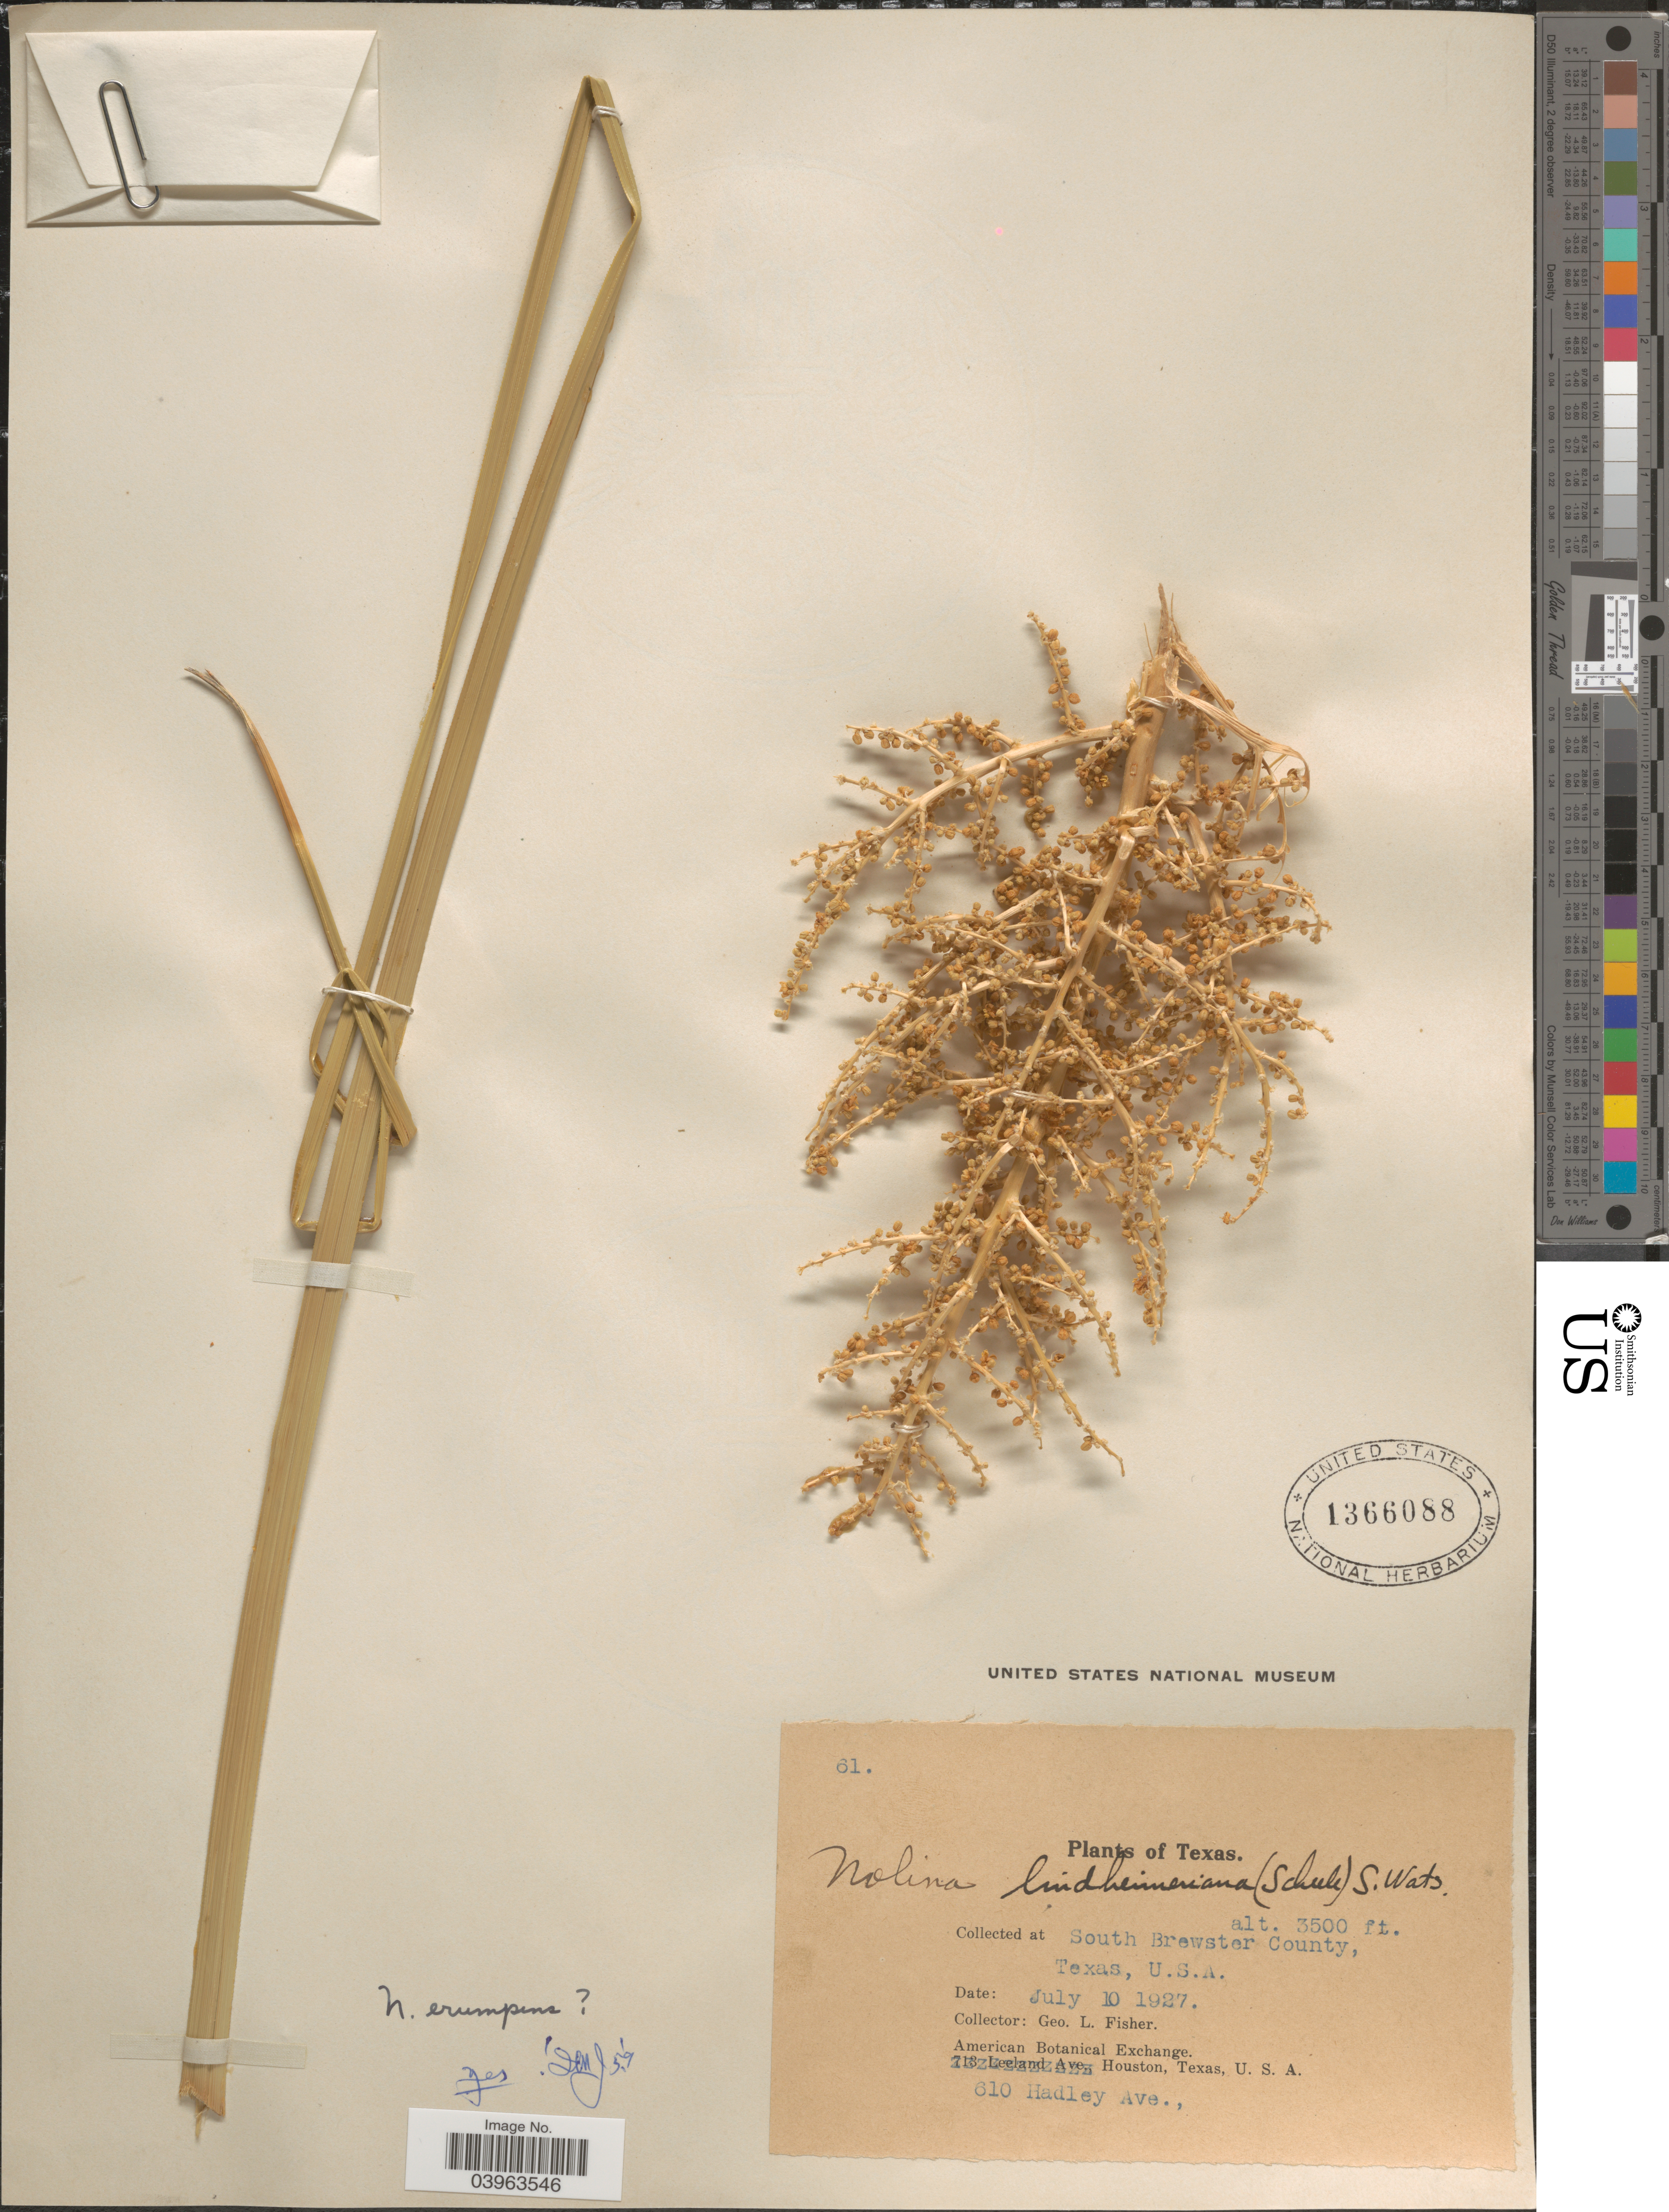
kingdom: Plantae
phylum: Tracheophyta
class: Liliopsida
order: Asparagales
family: Asparagaceae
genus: Nolina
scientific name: Nolina erumpens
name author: (Torr.) S. Watson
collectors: G. L. Fisher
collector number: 61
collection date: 1927-07-10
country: United States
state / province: Texas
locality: South Brewster County.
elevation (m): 1067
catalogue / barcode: US 1366088